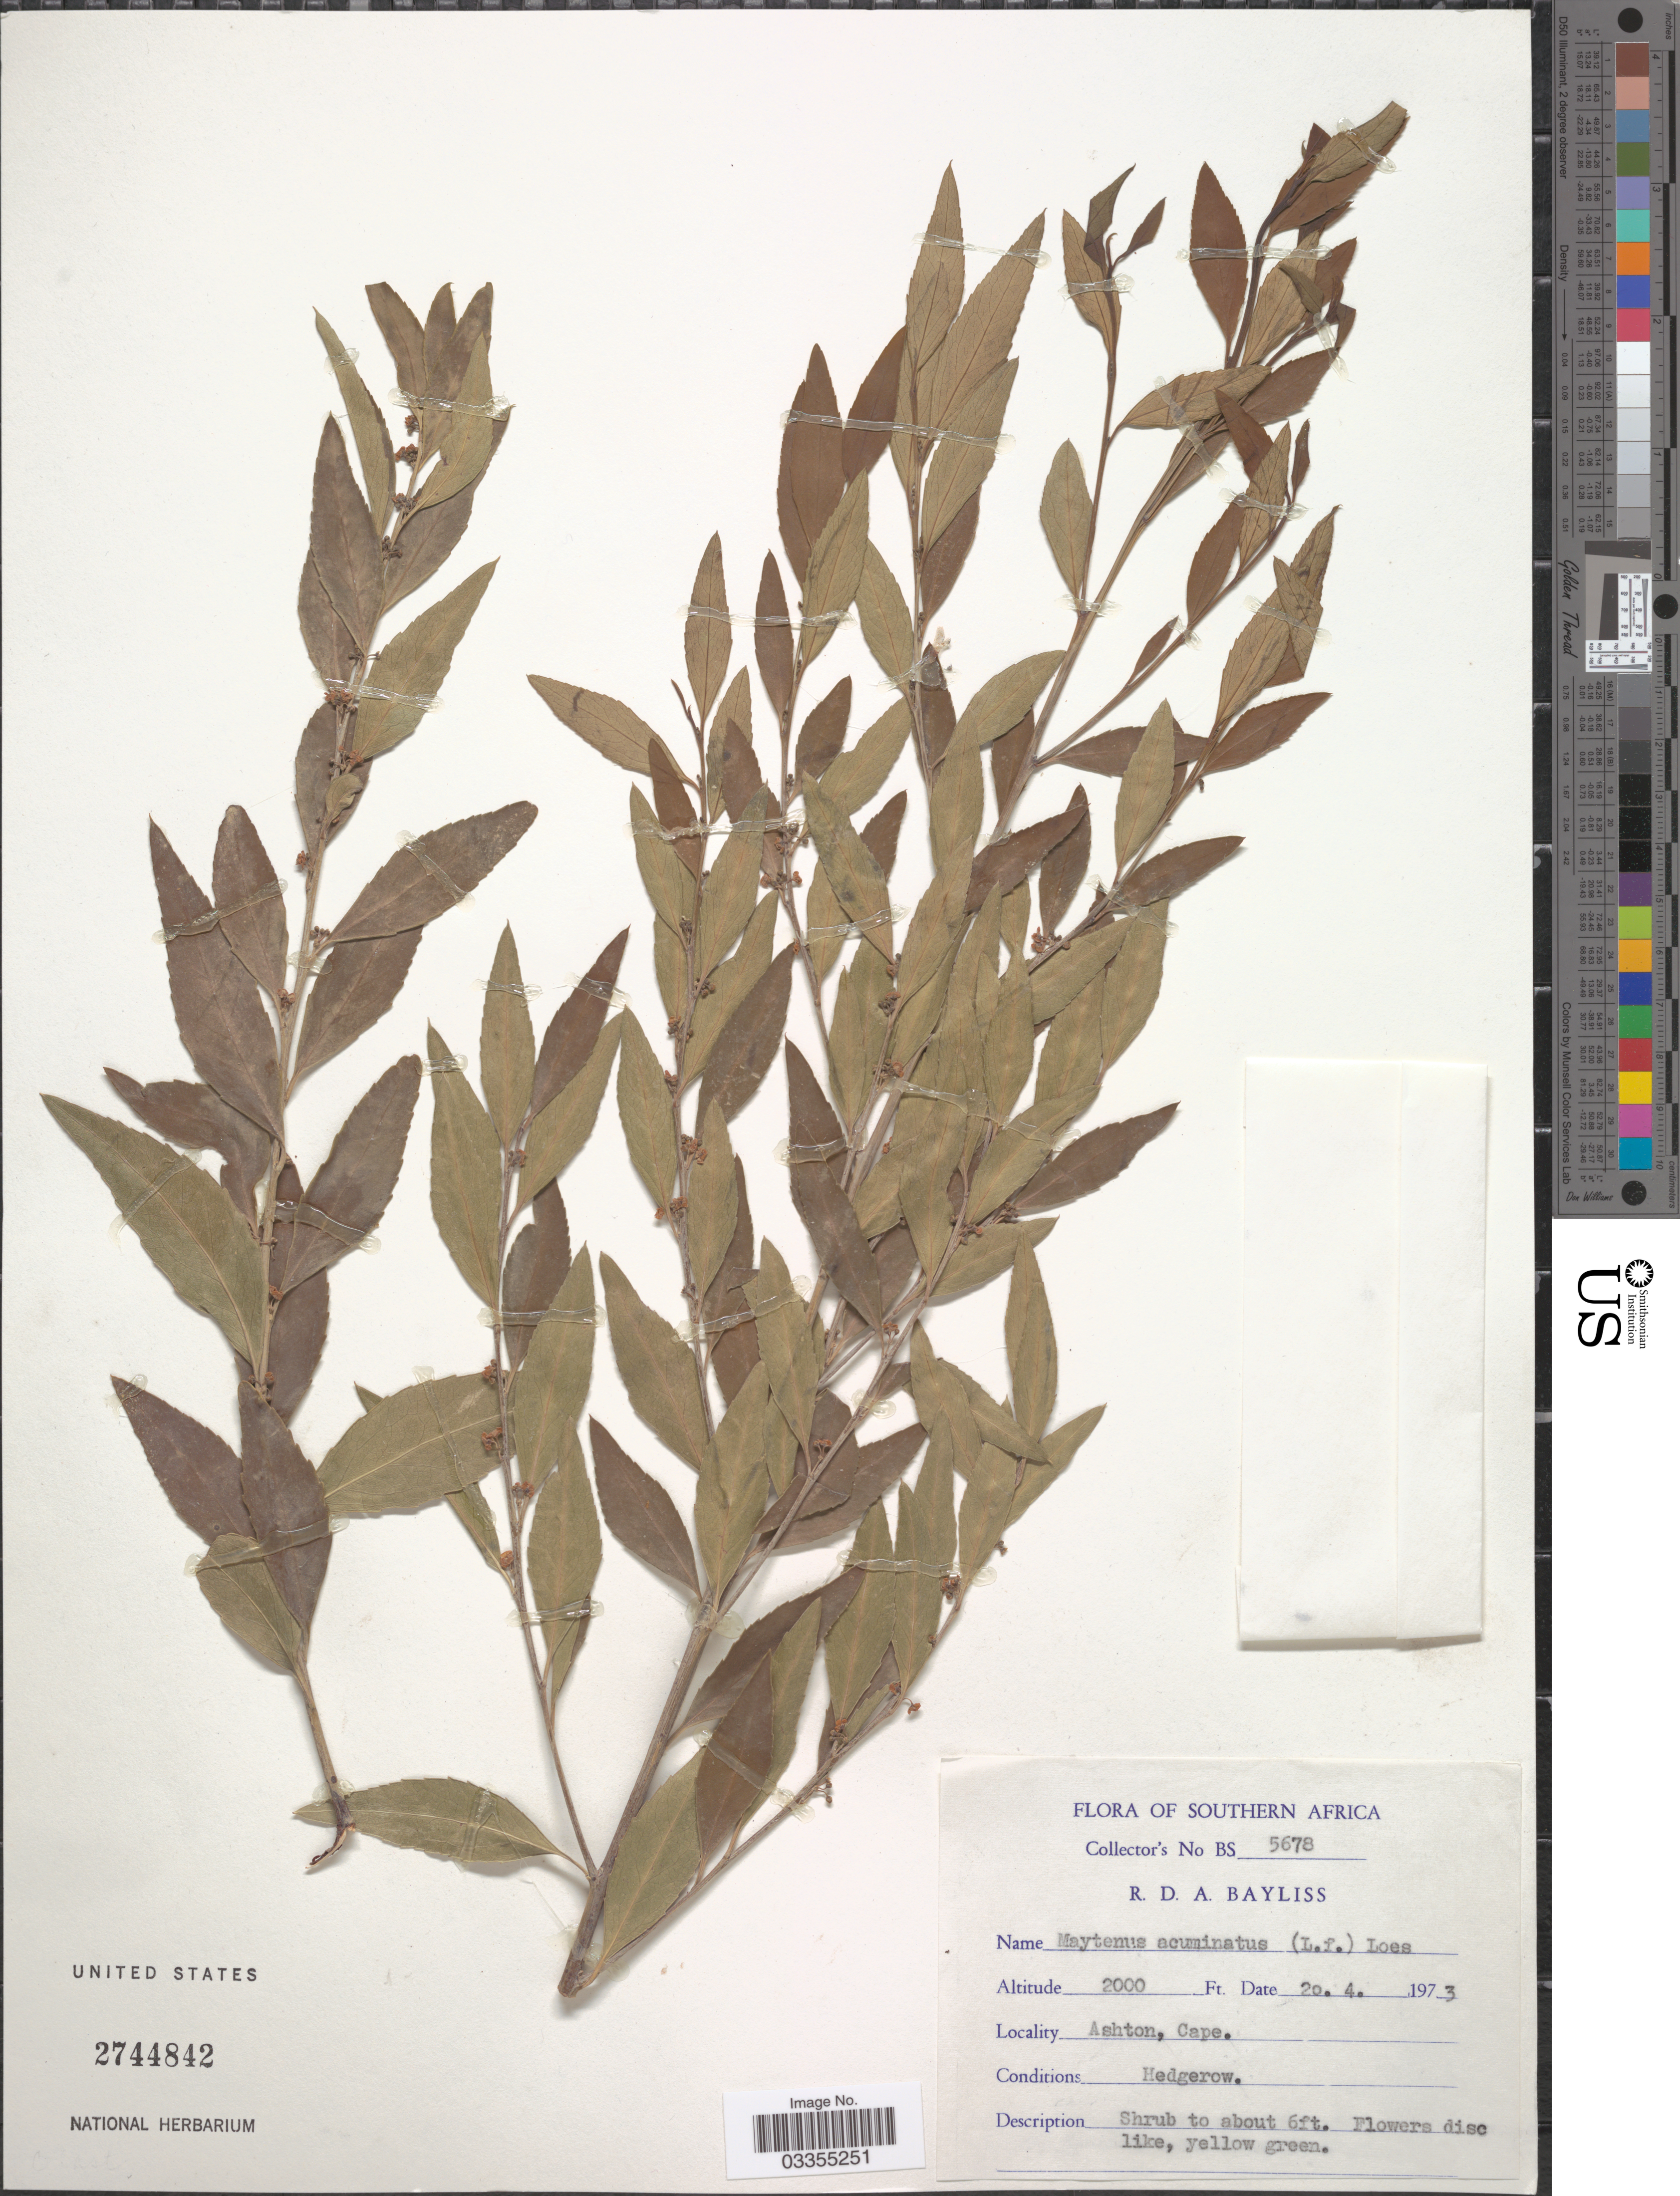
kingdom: Plantae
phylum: Tracheophyta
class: Magnoliopsida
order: Celastrales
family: Celastraceae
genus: Maytenus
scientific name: Maytenus acuminata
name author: (L. f.) Loes.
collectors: R. Bayliss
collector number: BS 5678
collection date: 1973-04-20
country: South Africa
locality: Southern Africa. Ashton, Cape.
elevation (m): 610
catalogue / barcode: US 2744842